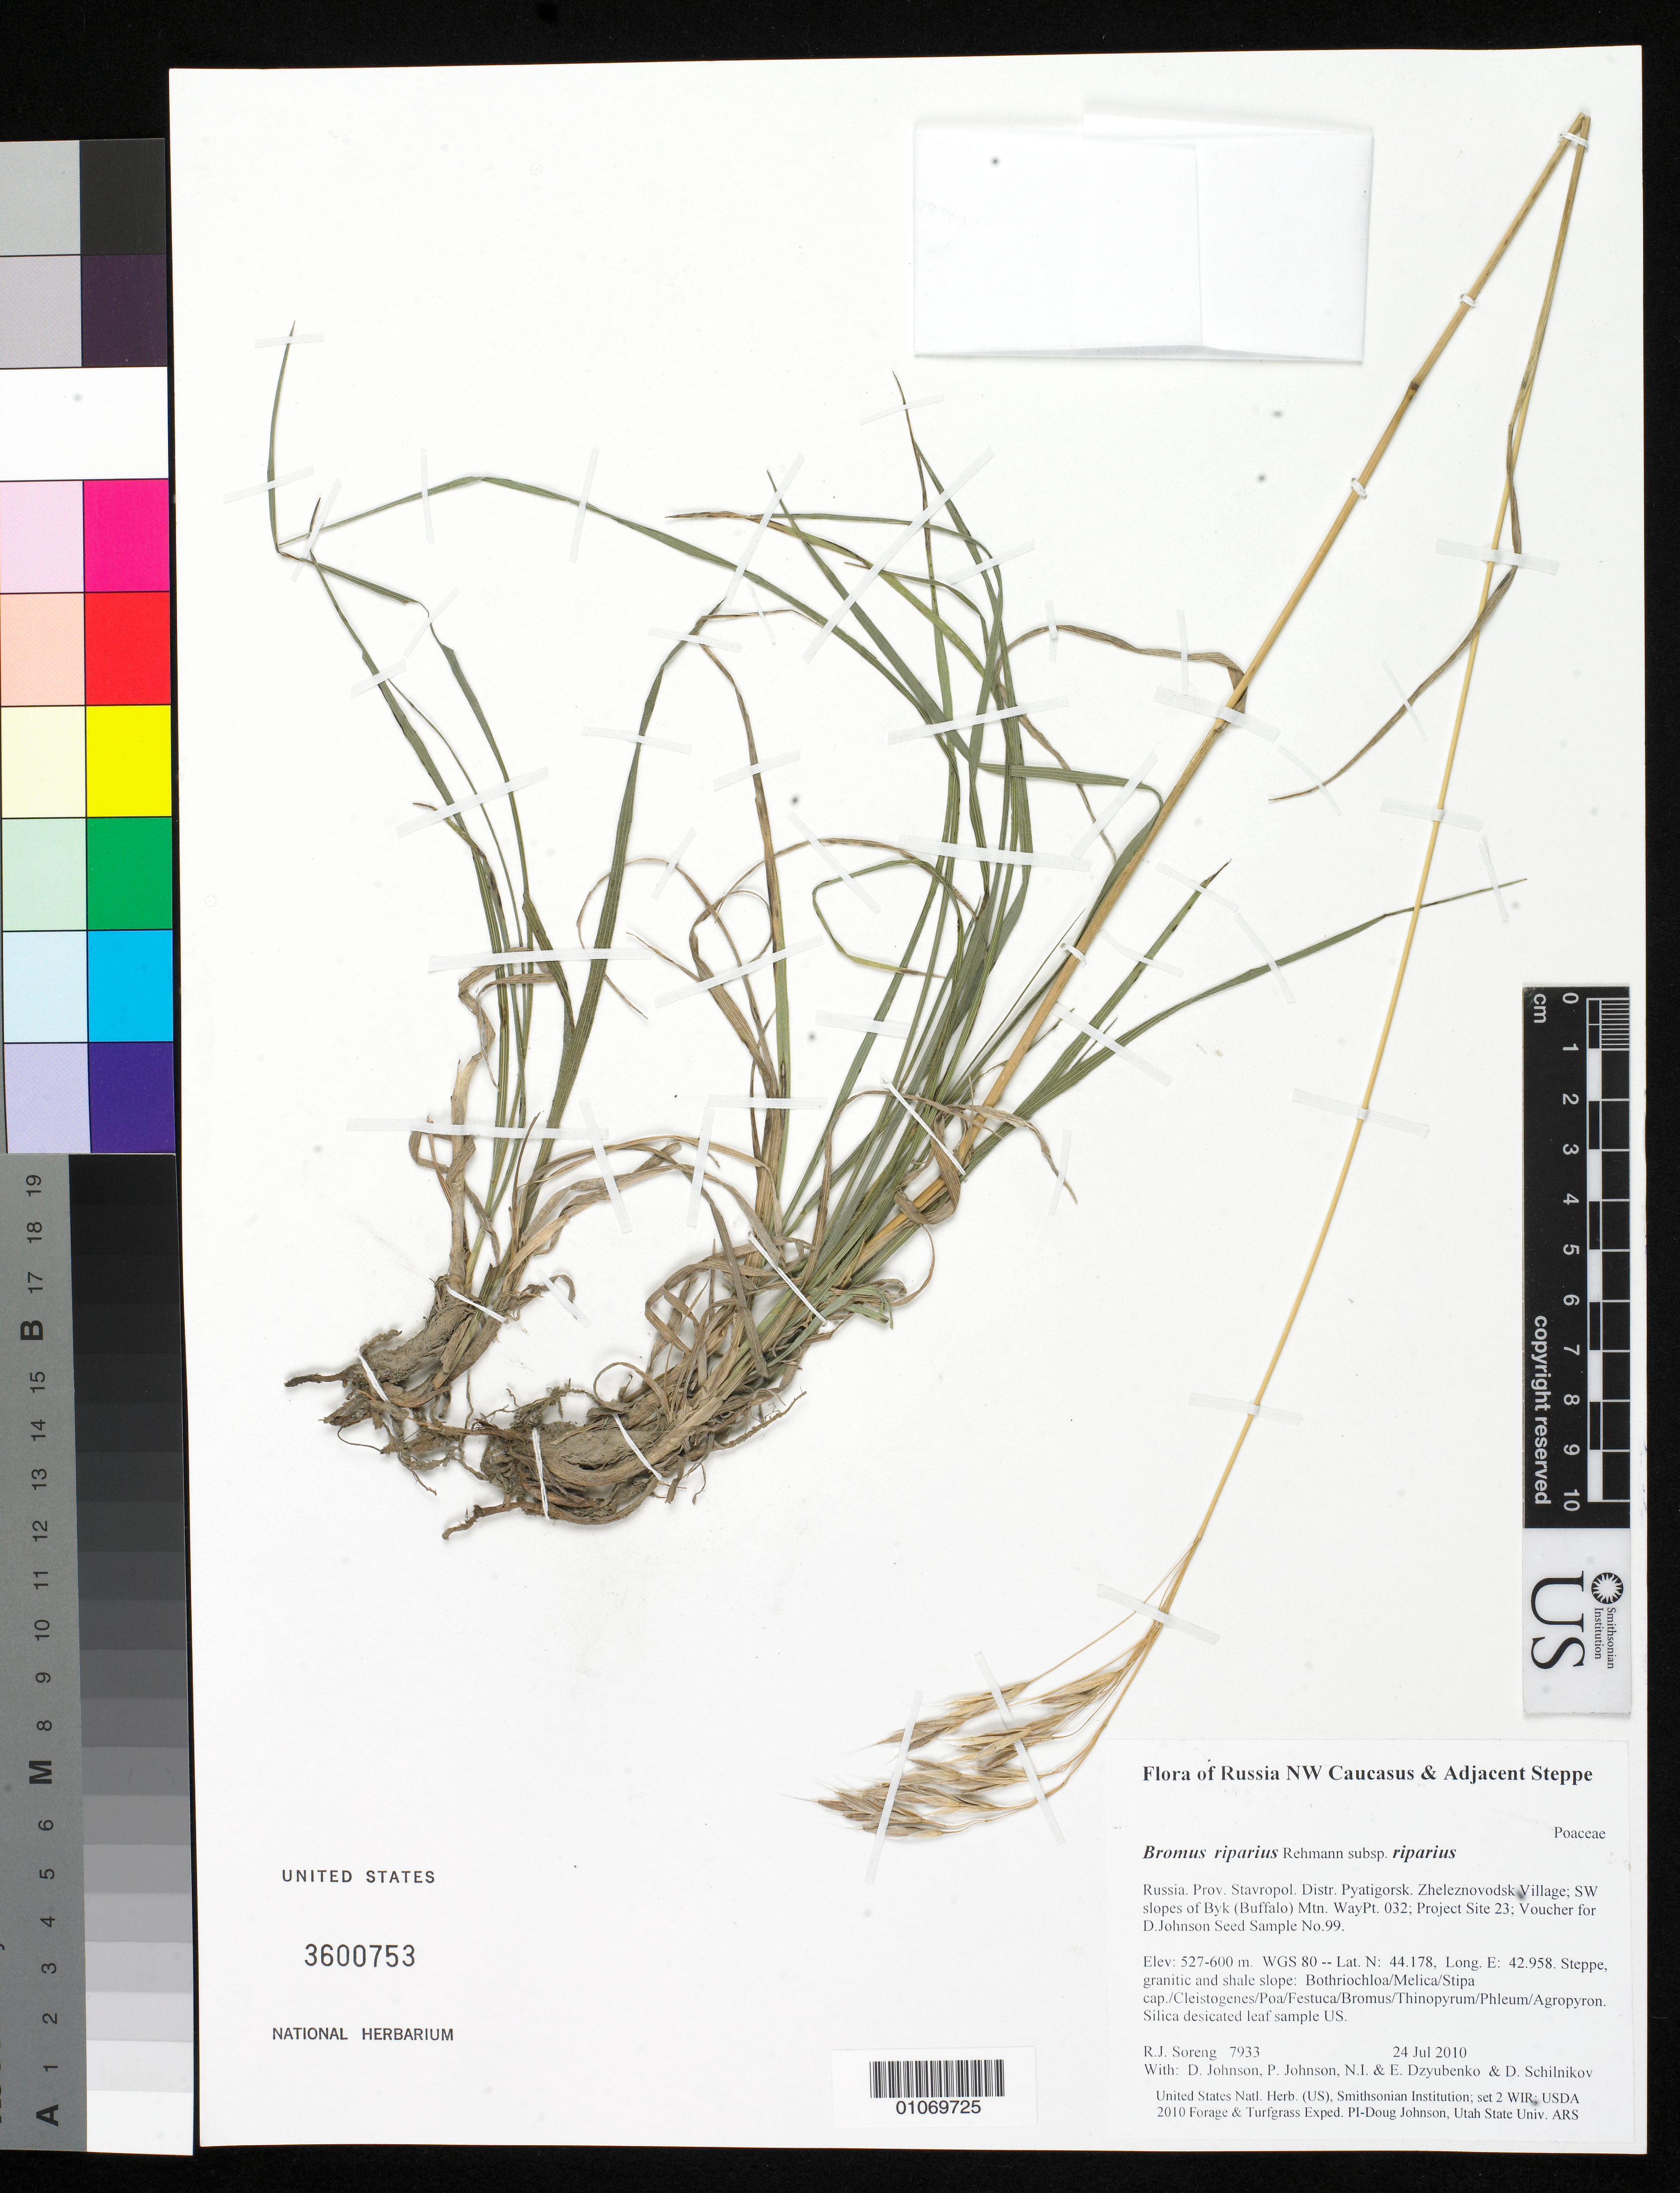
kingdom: Plantae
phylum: Tracheophyta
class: Liliopsida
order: Poales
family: Poaceae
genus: Bromus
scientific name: Bromus riparius subsp. riparius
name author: Rehmann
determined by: Soreng, Robert J., Research Associate (BOT), Smithsonian Institution - National Museum of Natural History (UNITED STATES)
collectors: R. J. Soreng, D. Johnson, P. Johnson, N. Dzyubenko, E. Dzyubenko & D. Schilnikov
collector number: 7933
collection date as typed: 24 Jul 2010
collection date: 2010-07-24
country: Russian Federation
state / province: Stavropol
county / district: Pyatigorsk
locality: Zheleznovodsk Village; SW slopes of Byk (Buffalo) Mtn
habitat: Steppe, granitic and shale slope: Bothriochloa/Melica/Stipa cap./Cleistogenes/Poa/Festuca/Bromus/Thinopyrum/Phleum/Agropyron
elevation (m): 527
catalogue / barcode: US 3600753